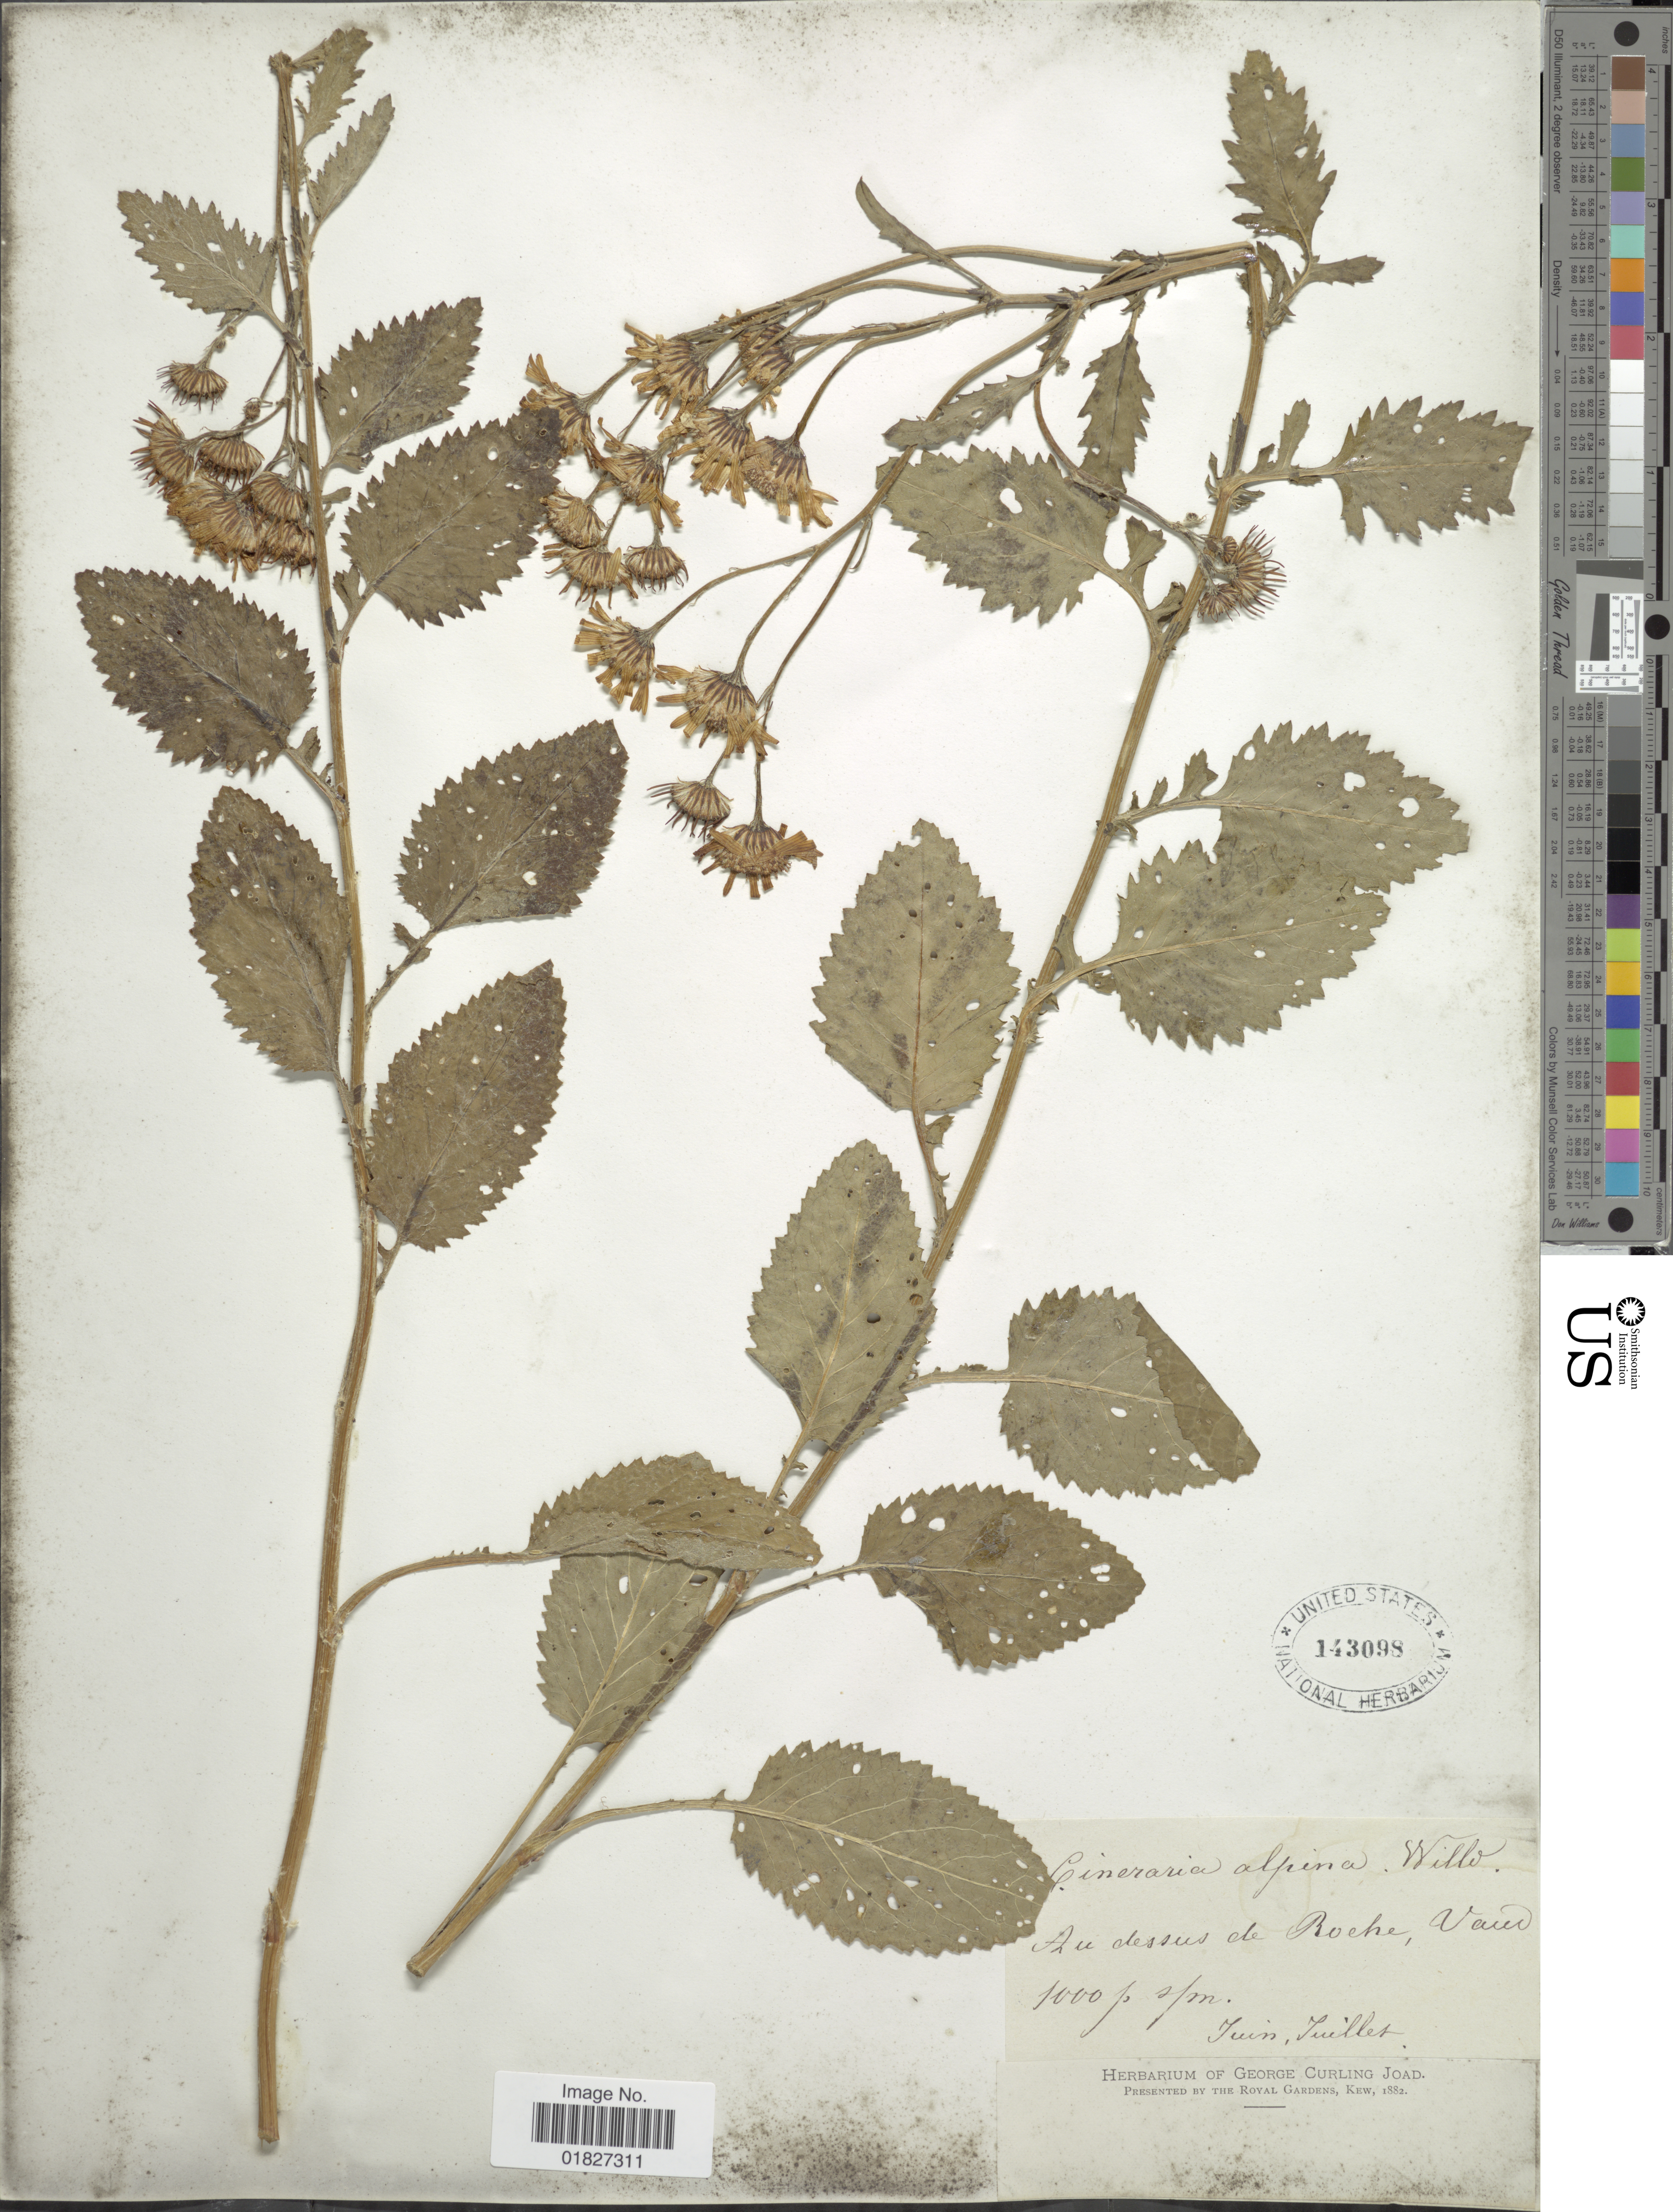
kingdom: Plantae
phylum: Tracheophyta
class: Magnoliopsida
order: Asterales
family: Asteraceae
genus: Jacobaea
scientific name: Jacobaea alpina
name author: (L.) Moench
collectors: ex herb. George Curling Joad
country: Switzerland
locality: Au dessus de Roche, Vaud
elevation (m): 305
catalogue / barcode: US 143098